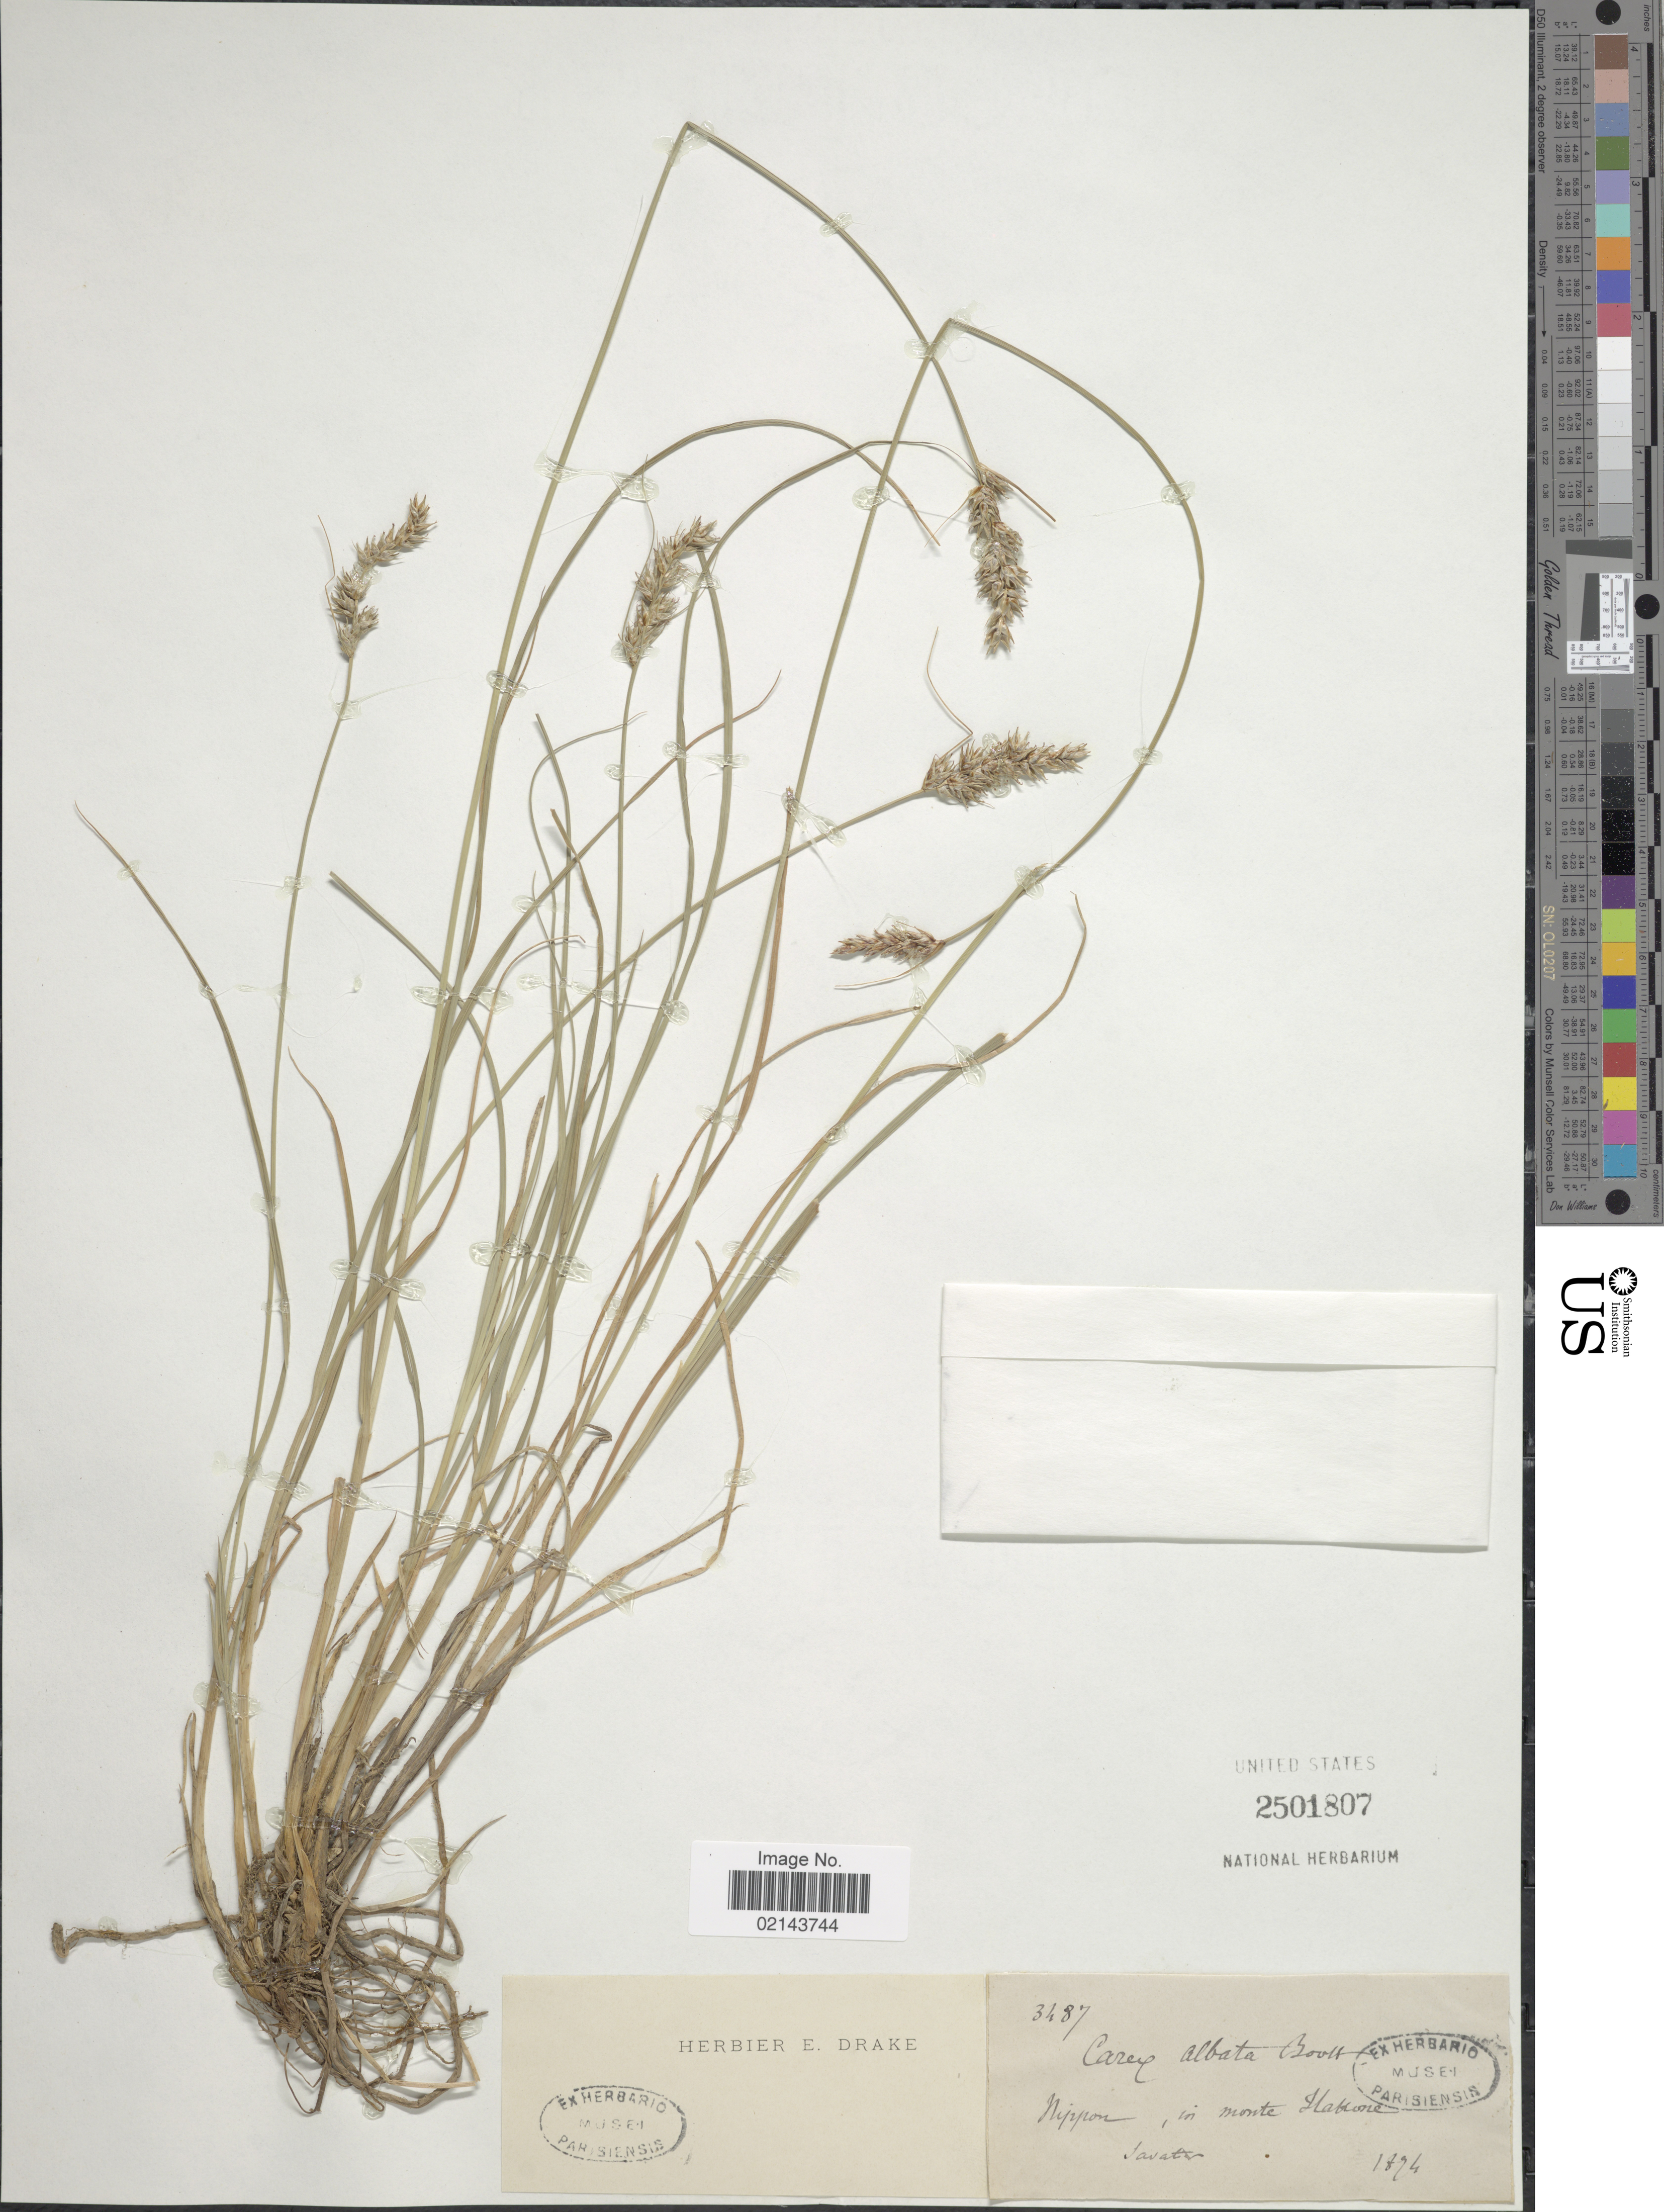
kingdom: Plantae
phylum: Tracheophyta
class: Liliopsida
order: Poales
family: Cyperaceae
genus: Carex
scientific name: Carex argyrolepis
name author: Maxim. ex Franch. & Sav.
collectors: Savatier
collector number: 3487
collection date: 1874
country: Japan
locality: Nippon, in monte Hakone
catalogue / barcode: US 2501807